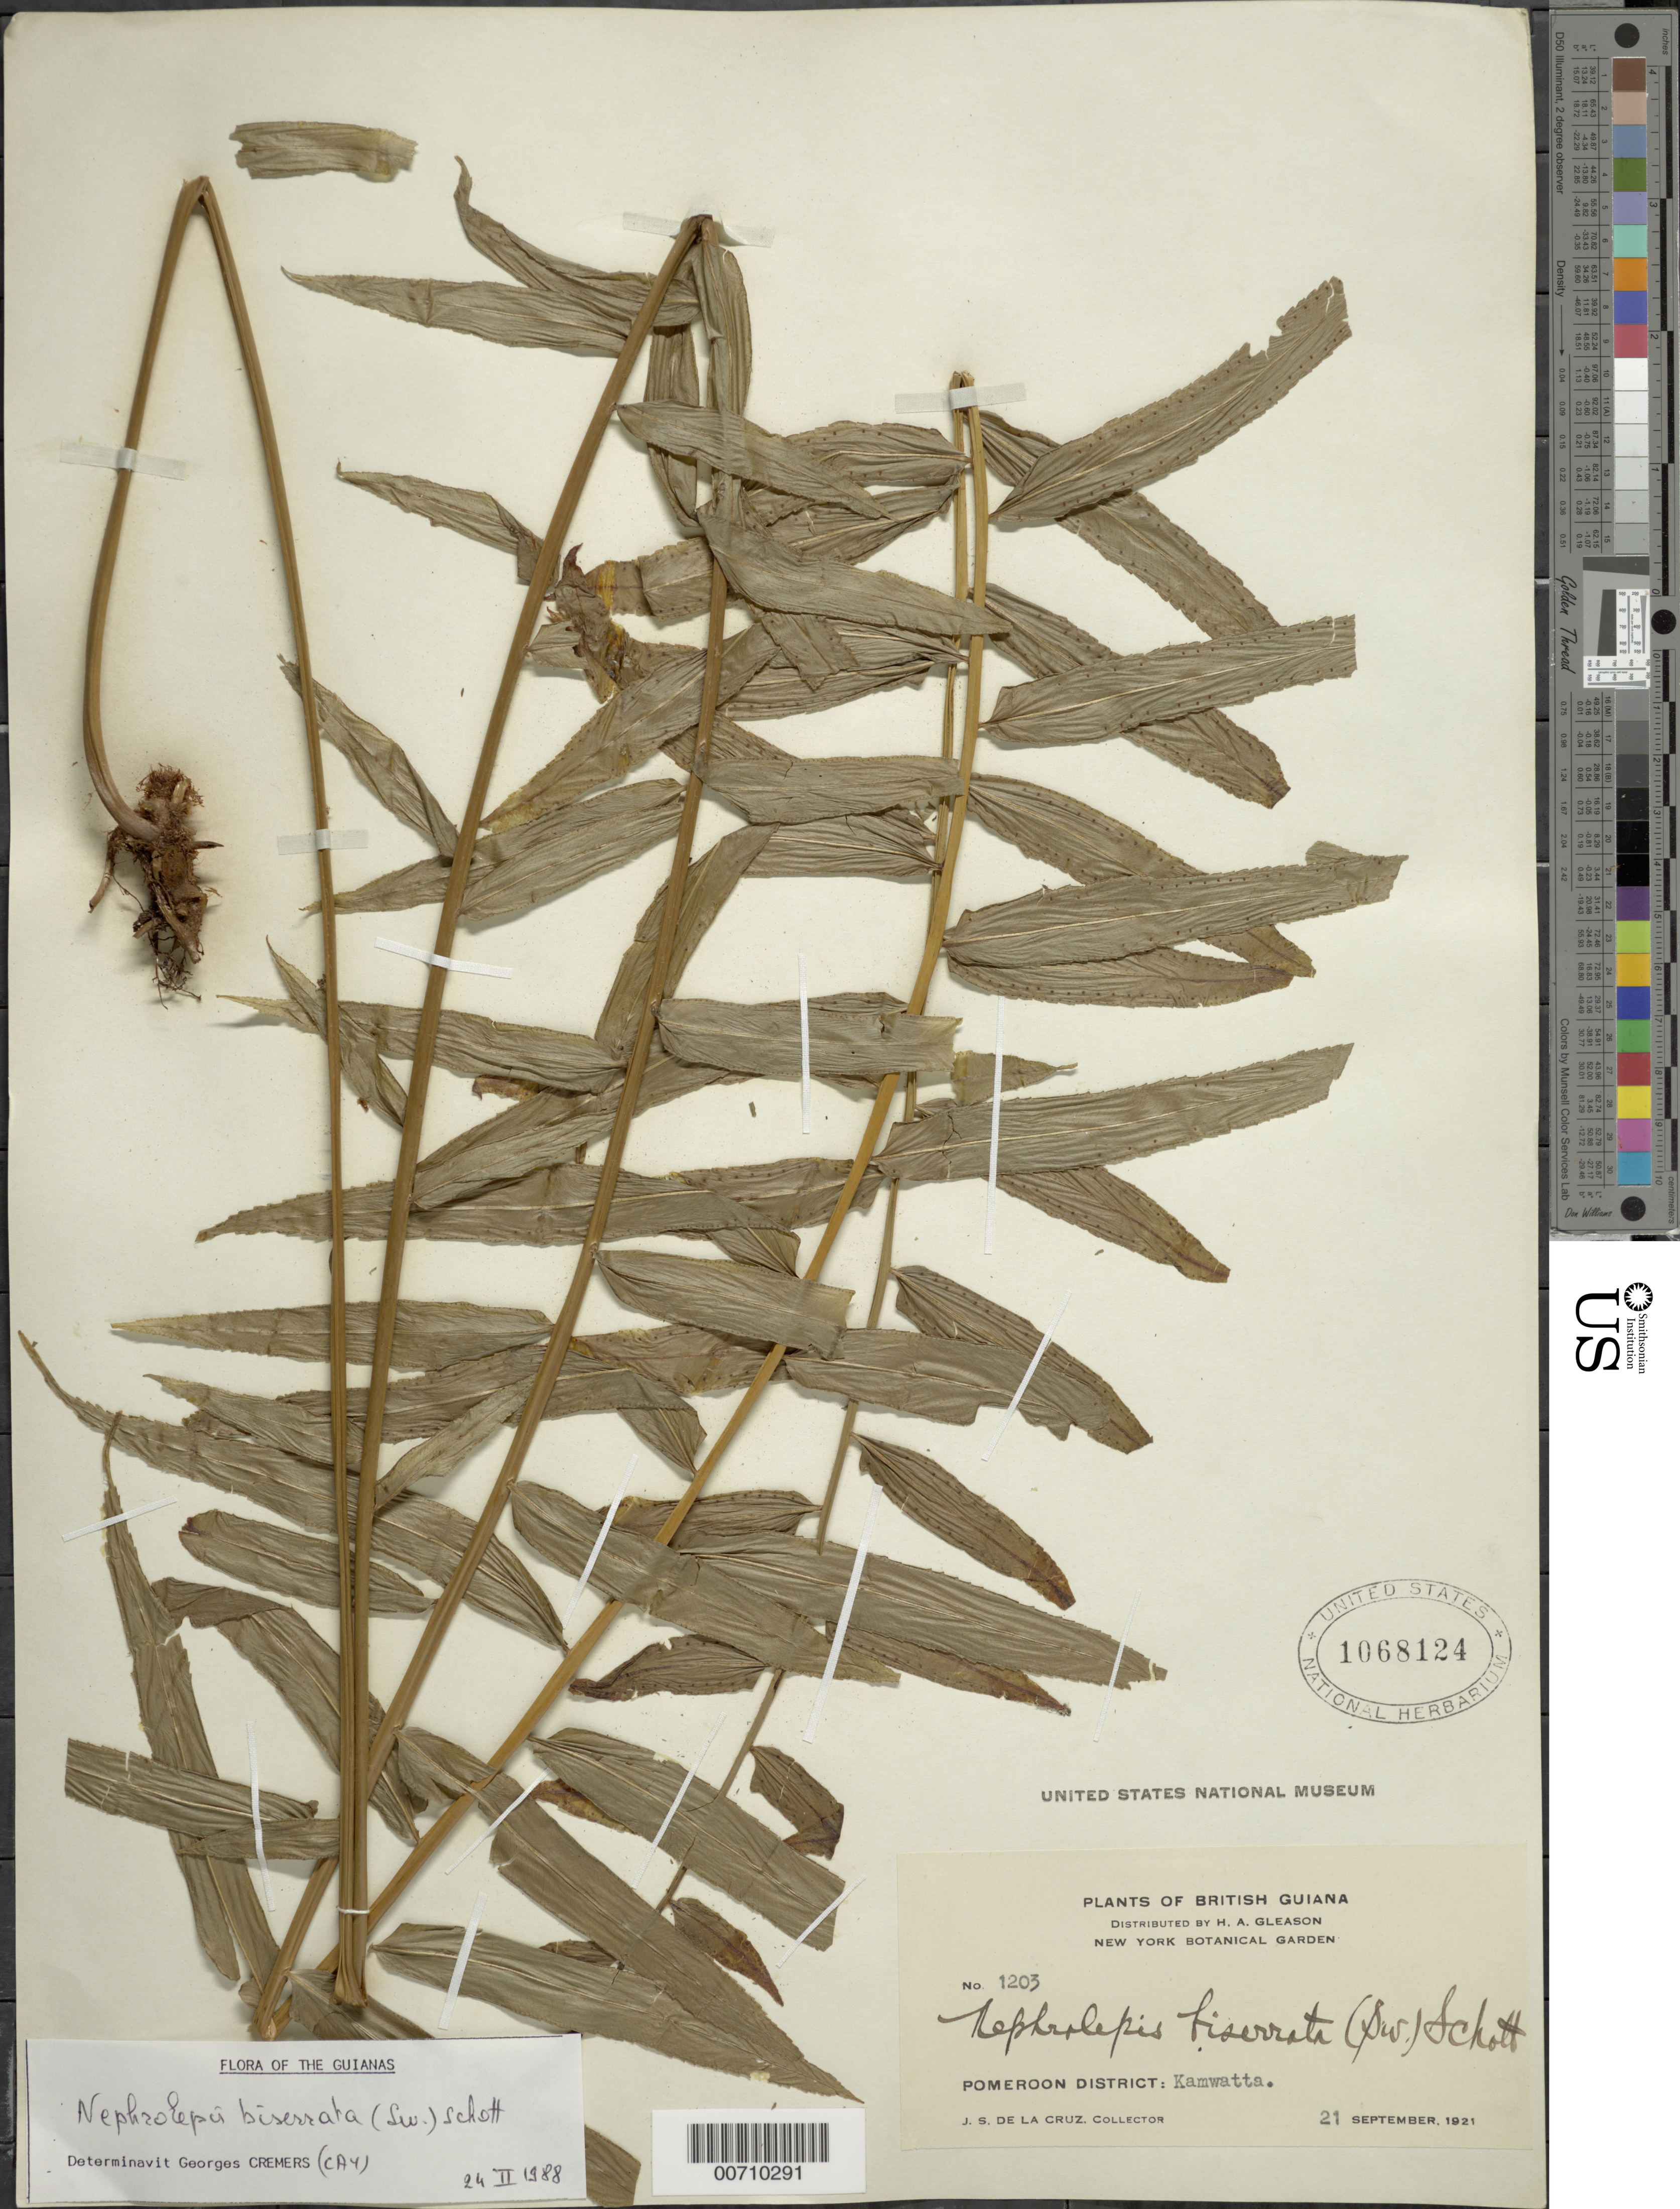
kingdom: Plantae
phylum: Tracheophyta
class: Polypodiopsida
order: Polypodiales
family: Nephrolepidaceae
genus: Nephrolepis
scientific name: Nephrolepis biserrata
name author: (Sw.) Schott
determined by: Cremers, Georges A.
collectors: J. S. de la Cruz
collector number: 1203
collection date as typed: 21-Sep-21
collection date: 1921-09-21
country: Guyana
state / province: Barima-Waini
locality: Kamwatta, Pomeroon Dist.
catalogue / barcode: US 1068124